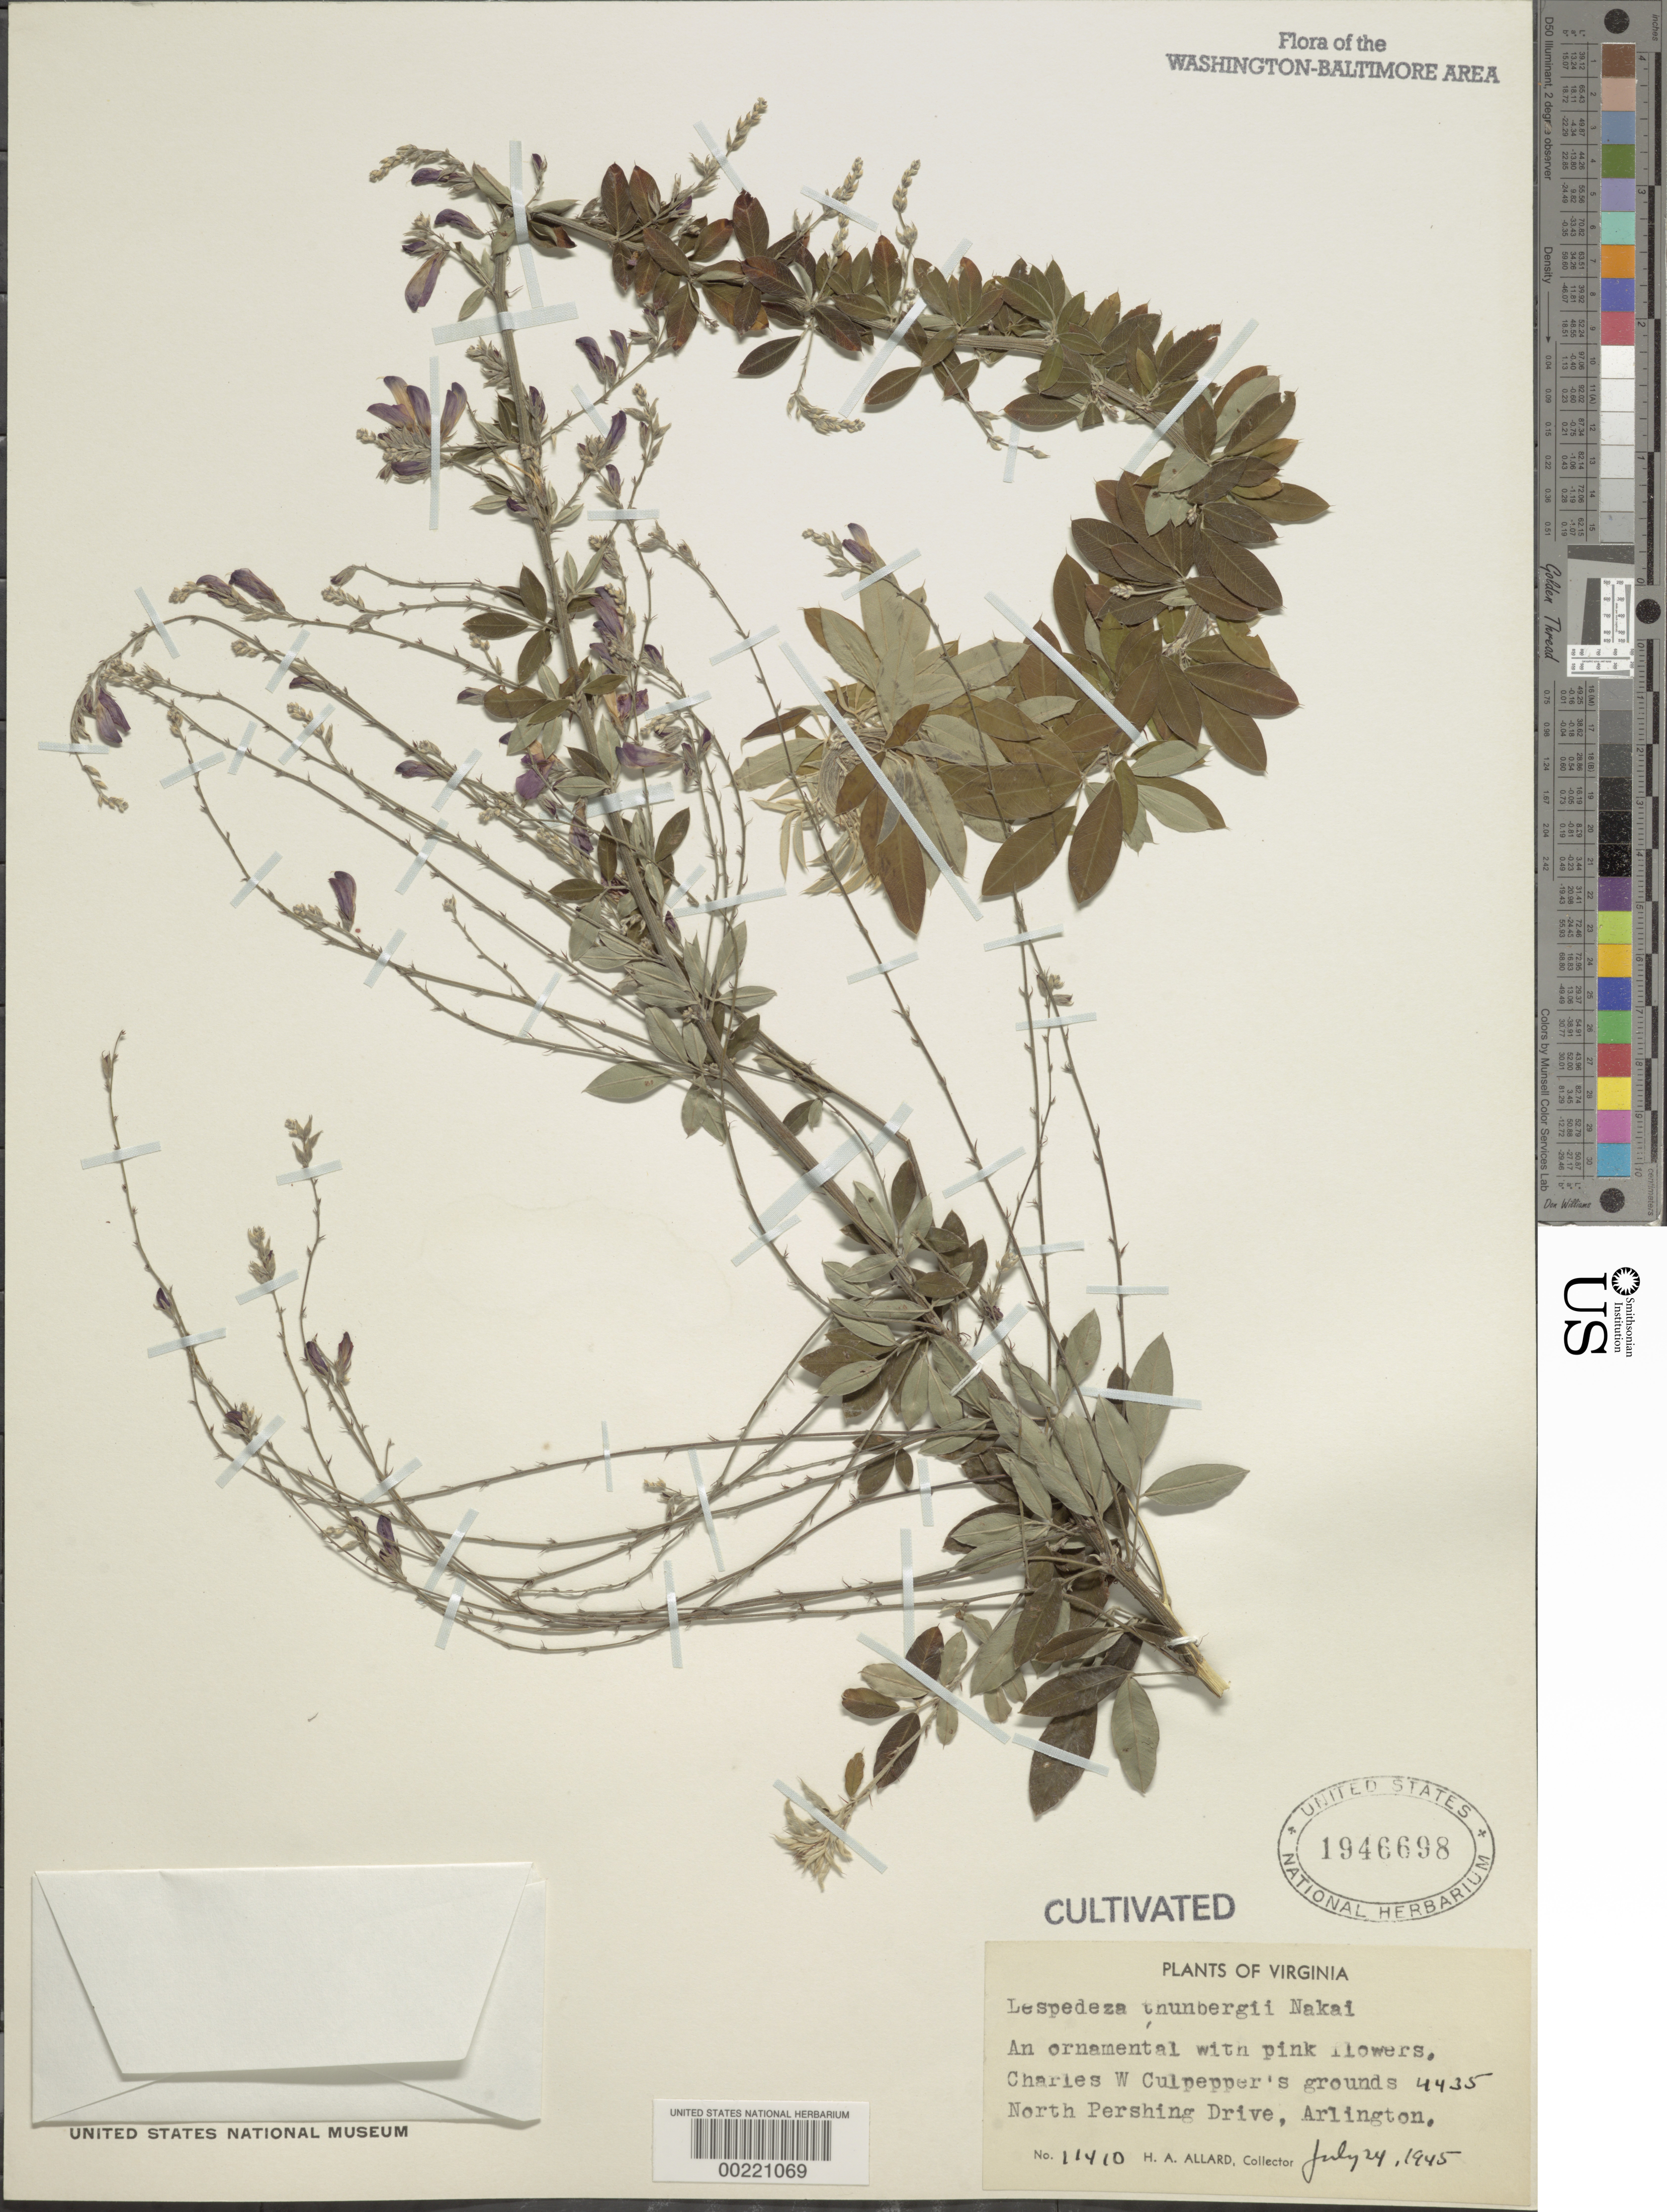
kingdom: Plantae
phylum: Tracheophyta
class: Magnoliopsida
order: Fabales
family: Fabaceae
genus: Lespedeza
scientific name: Lespedeza thunbergii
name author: (DC.) Nakai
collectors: H. A. Allard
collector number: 11410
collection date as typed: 24 Jul 1945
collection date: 1945-07-24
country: United States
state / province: Virginia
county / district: Arlington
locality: Arlington, 4435 N Pershing Dr, C.W. Culpepper's grounds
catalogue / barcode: US 1946698